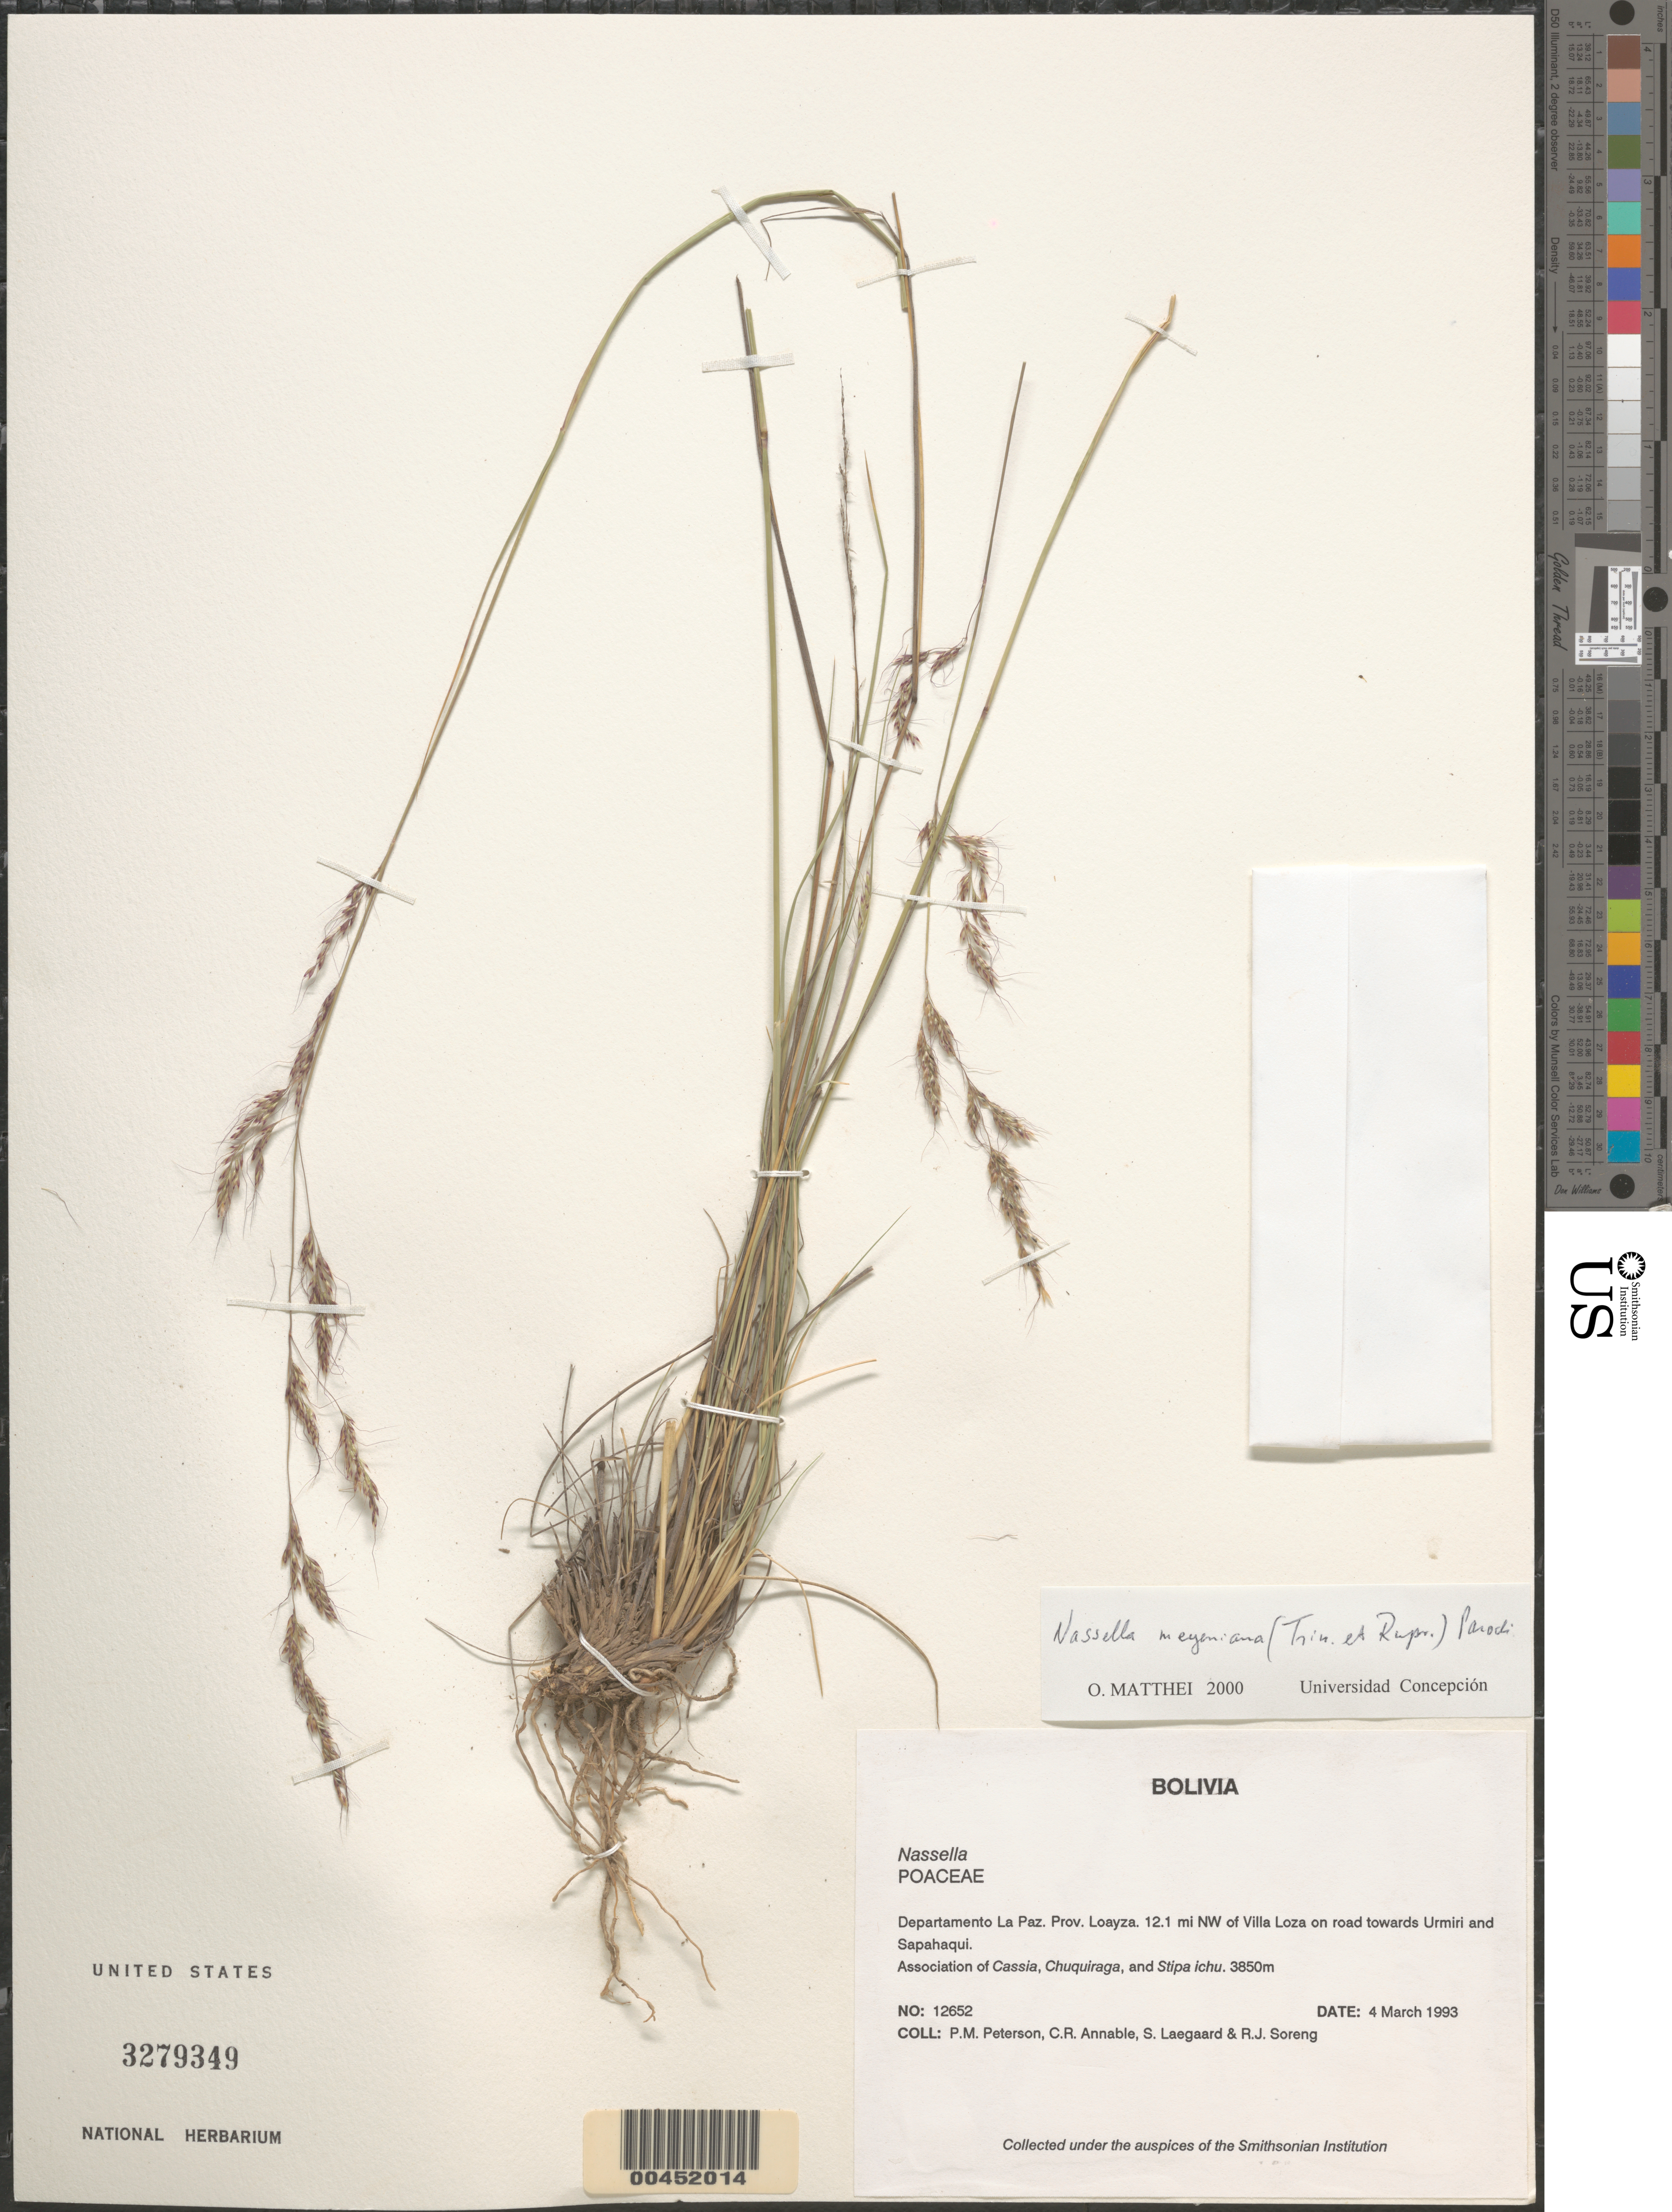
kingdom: Plantae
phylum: Tracheophyta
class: Liliopsida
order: Poales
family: Poaceae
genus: Nassella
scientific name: Nassella sp.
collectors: P. M. Peterson, C. R. Annable, S. Lægaard & R. J. Soreng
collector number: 12652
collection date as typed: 04 Mar 1993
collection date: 1993-03-04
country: Bolivia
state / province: La Paz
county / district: Loayza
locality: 12.1 mi NW of Villa Loza on road towards Urmiri and Sapahaqui.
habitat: Association of Cassia, Chuquiraga, and Stipa ichu.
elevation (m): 3850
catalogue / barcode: US 3279349